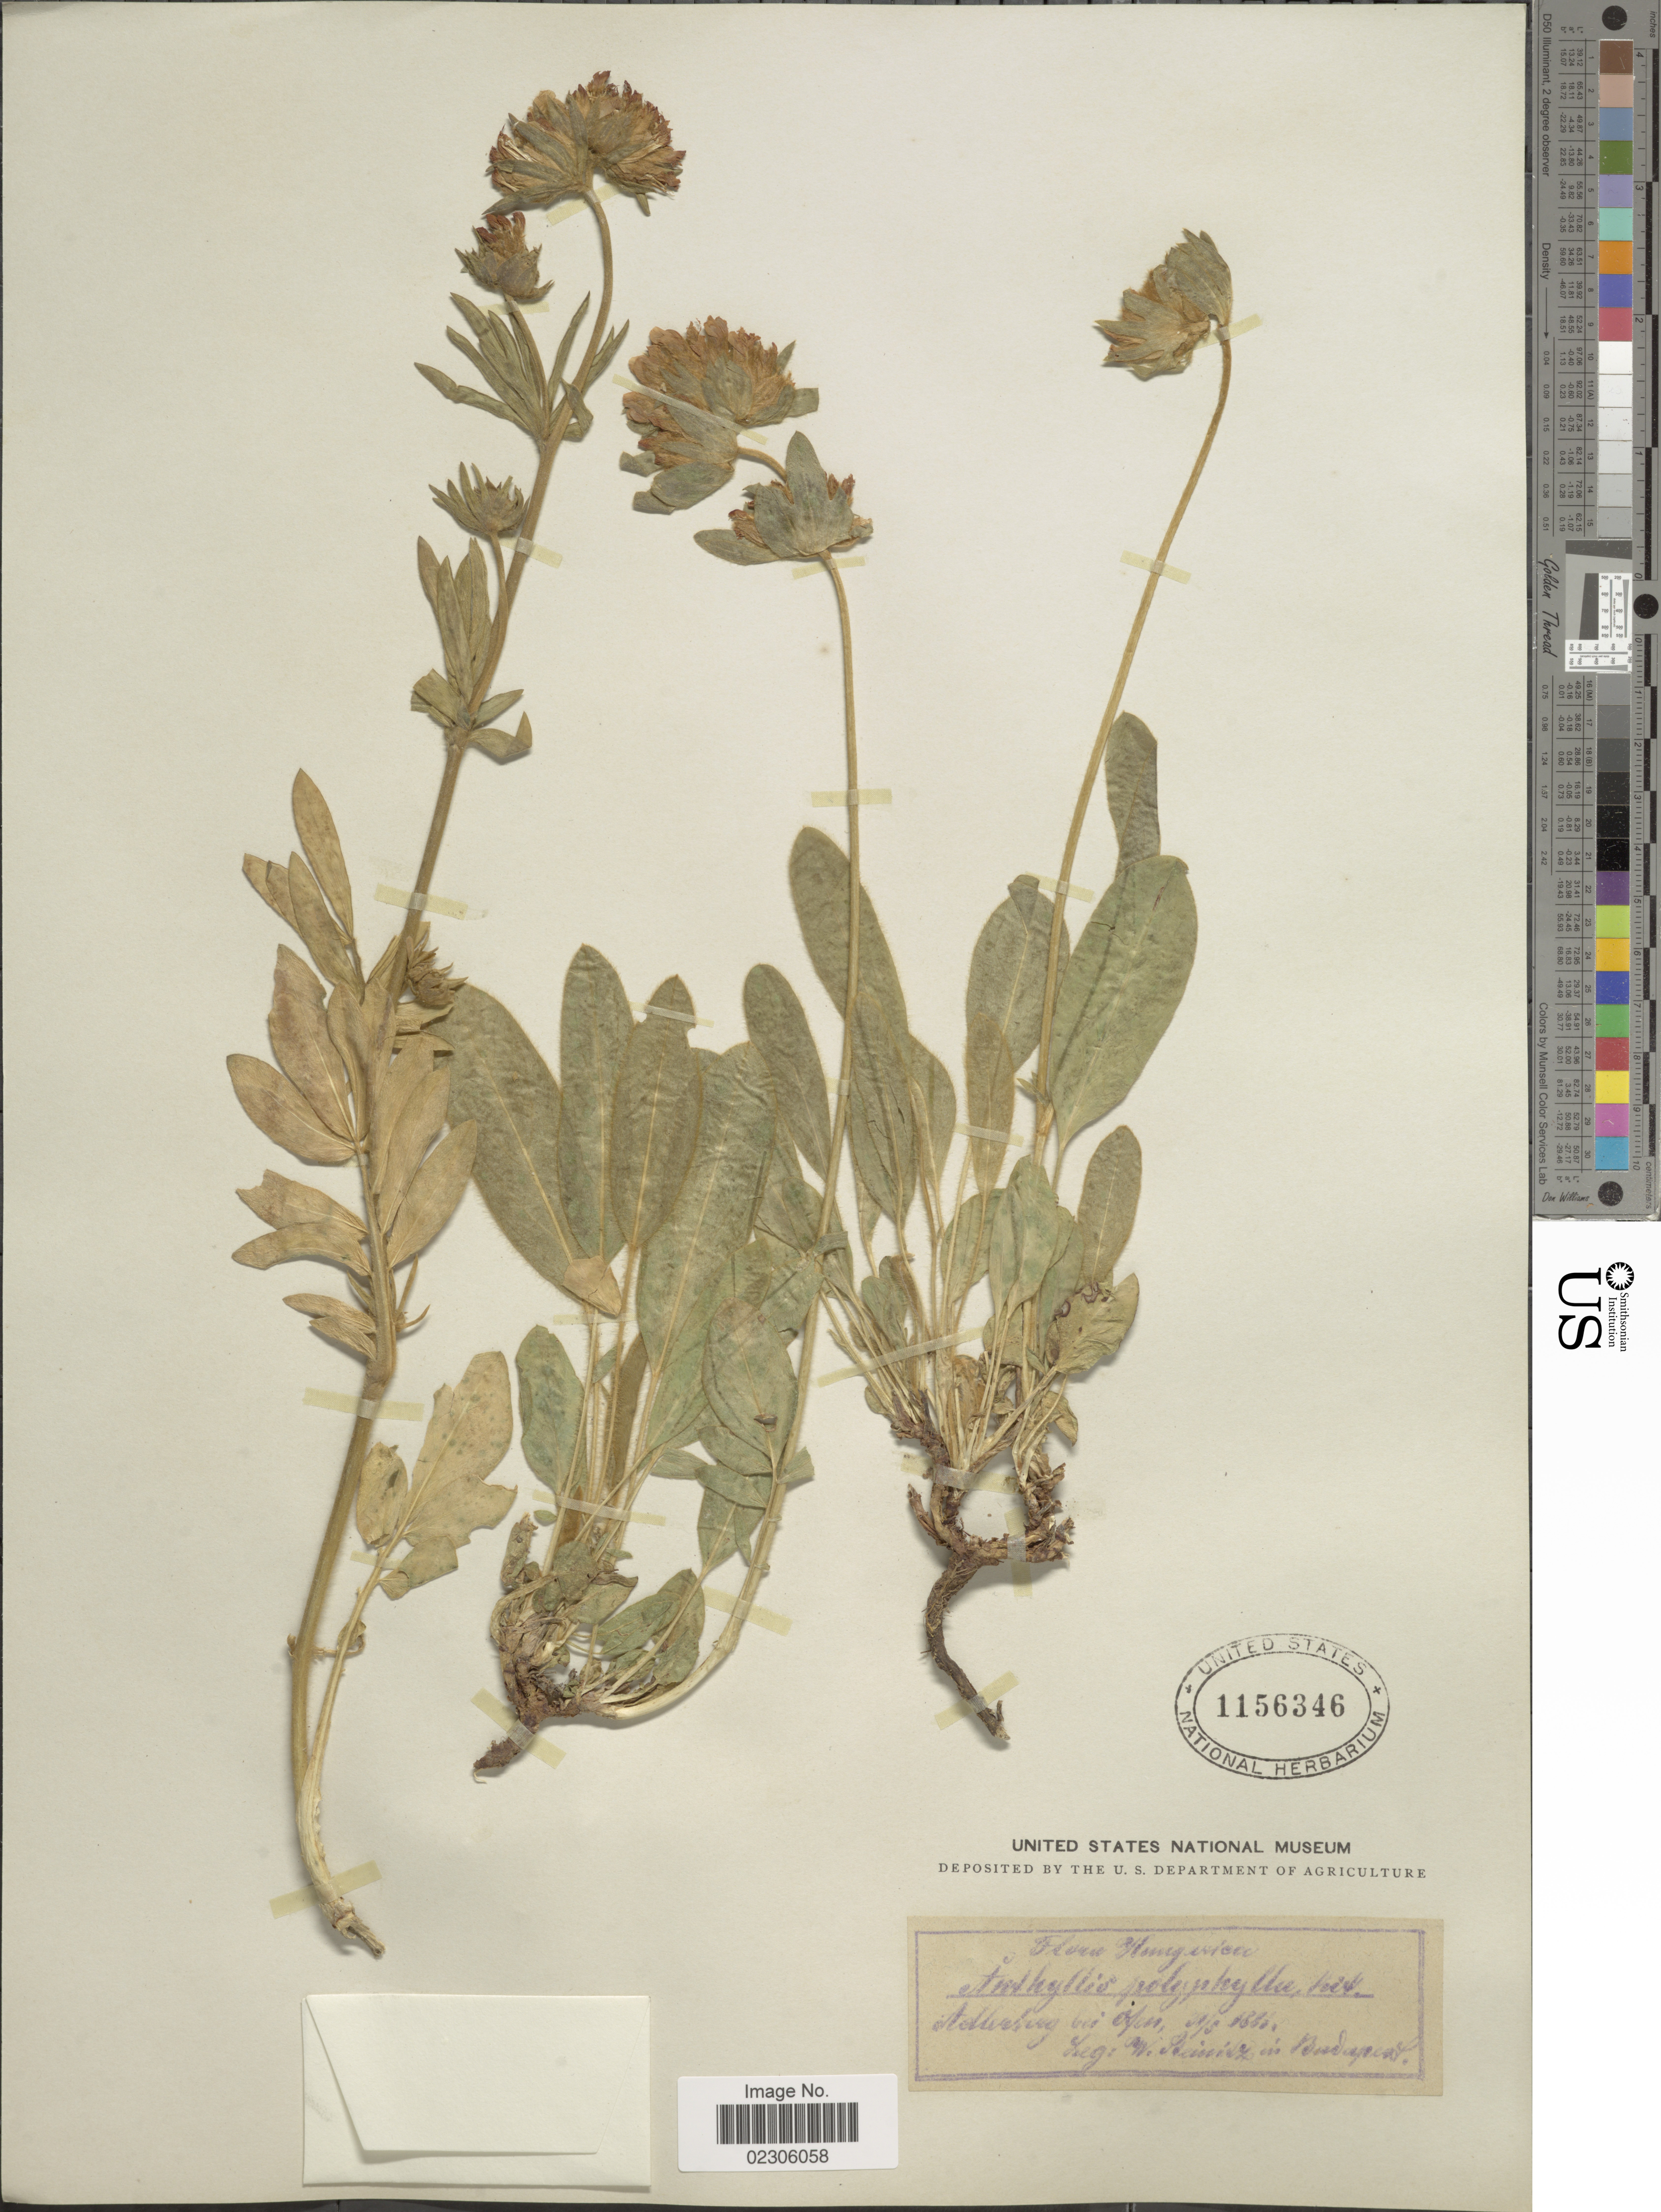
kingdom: Plantae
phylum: Tracheophyta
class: Magnoliopsida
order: Fabales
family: Fabaceae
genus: Anthyllis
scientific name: Anthyllis vulneraria subsp. polyphylla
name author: (DC.) Nyman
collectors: W. Steinitz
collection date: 1861-03-28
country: Hungary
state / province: Budapest, Capital District of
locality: Adleberg bei Ofen [interpreted]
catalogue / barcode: US 1156346